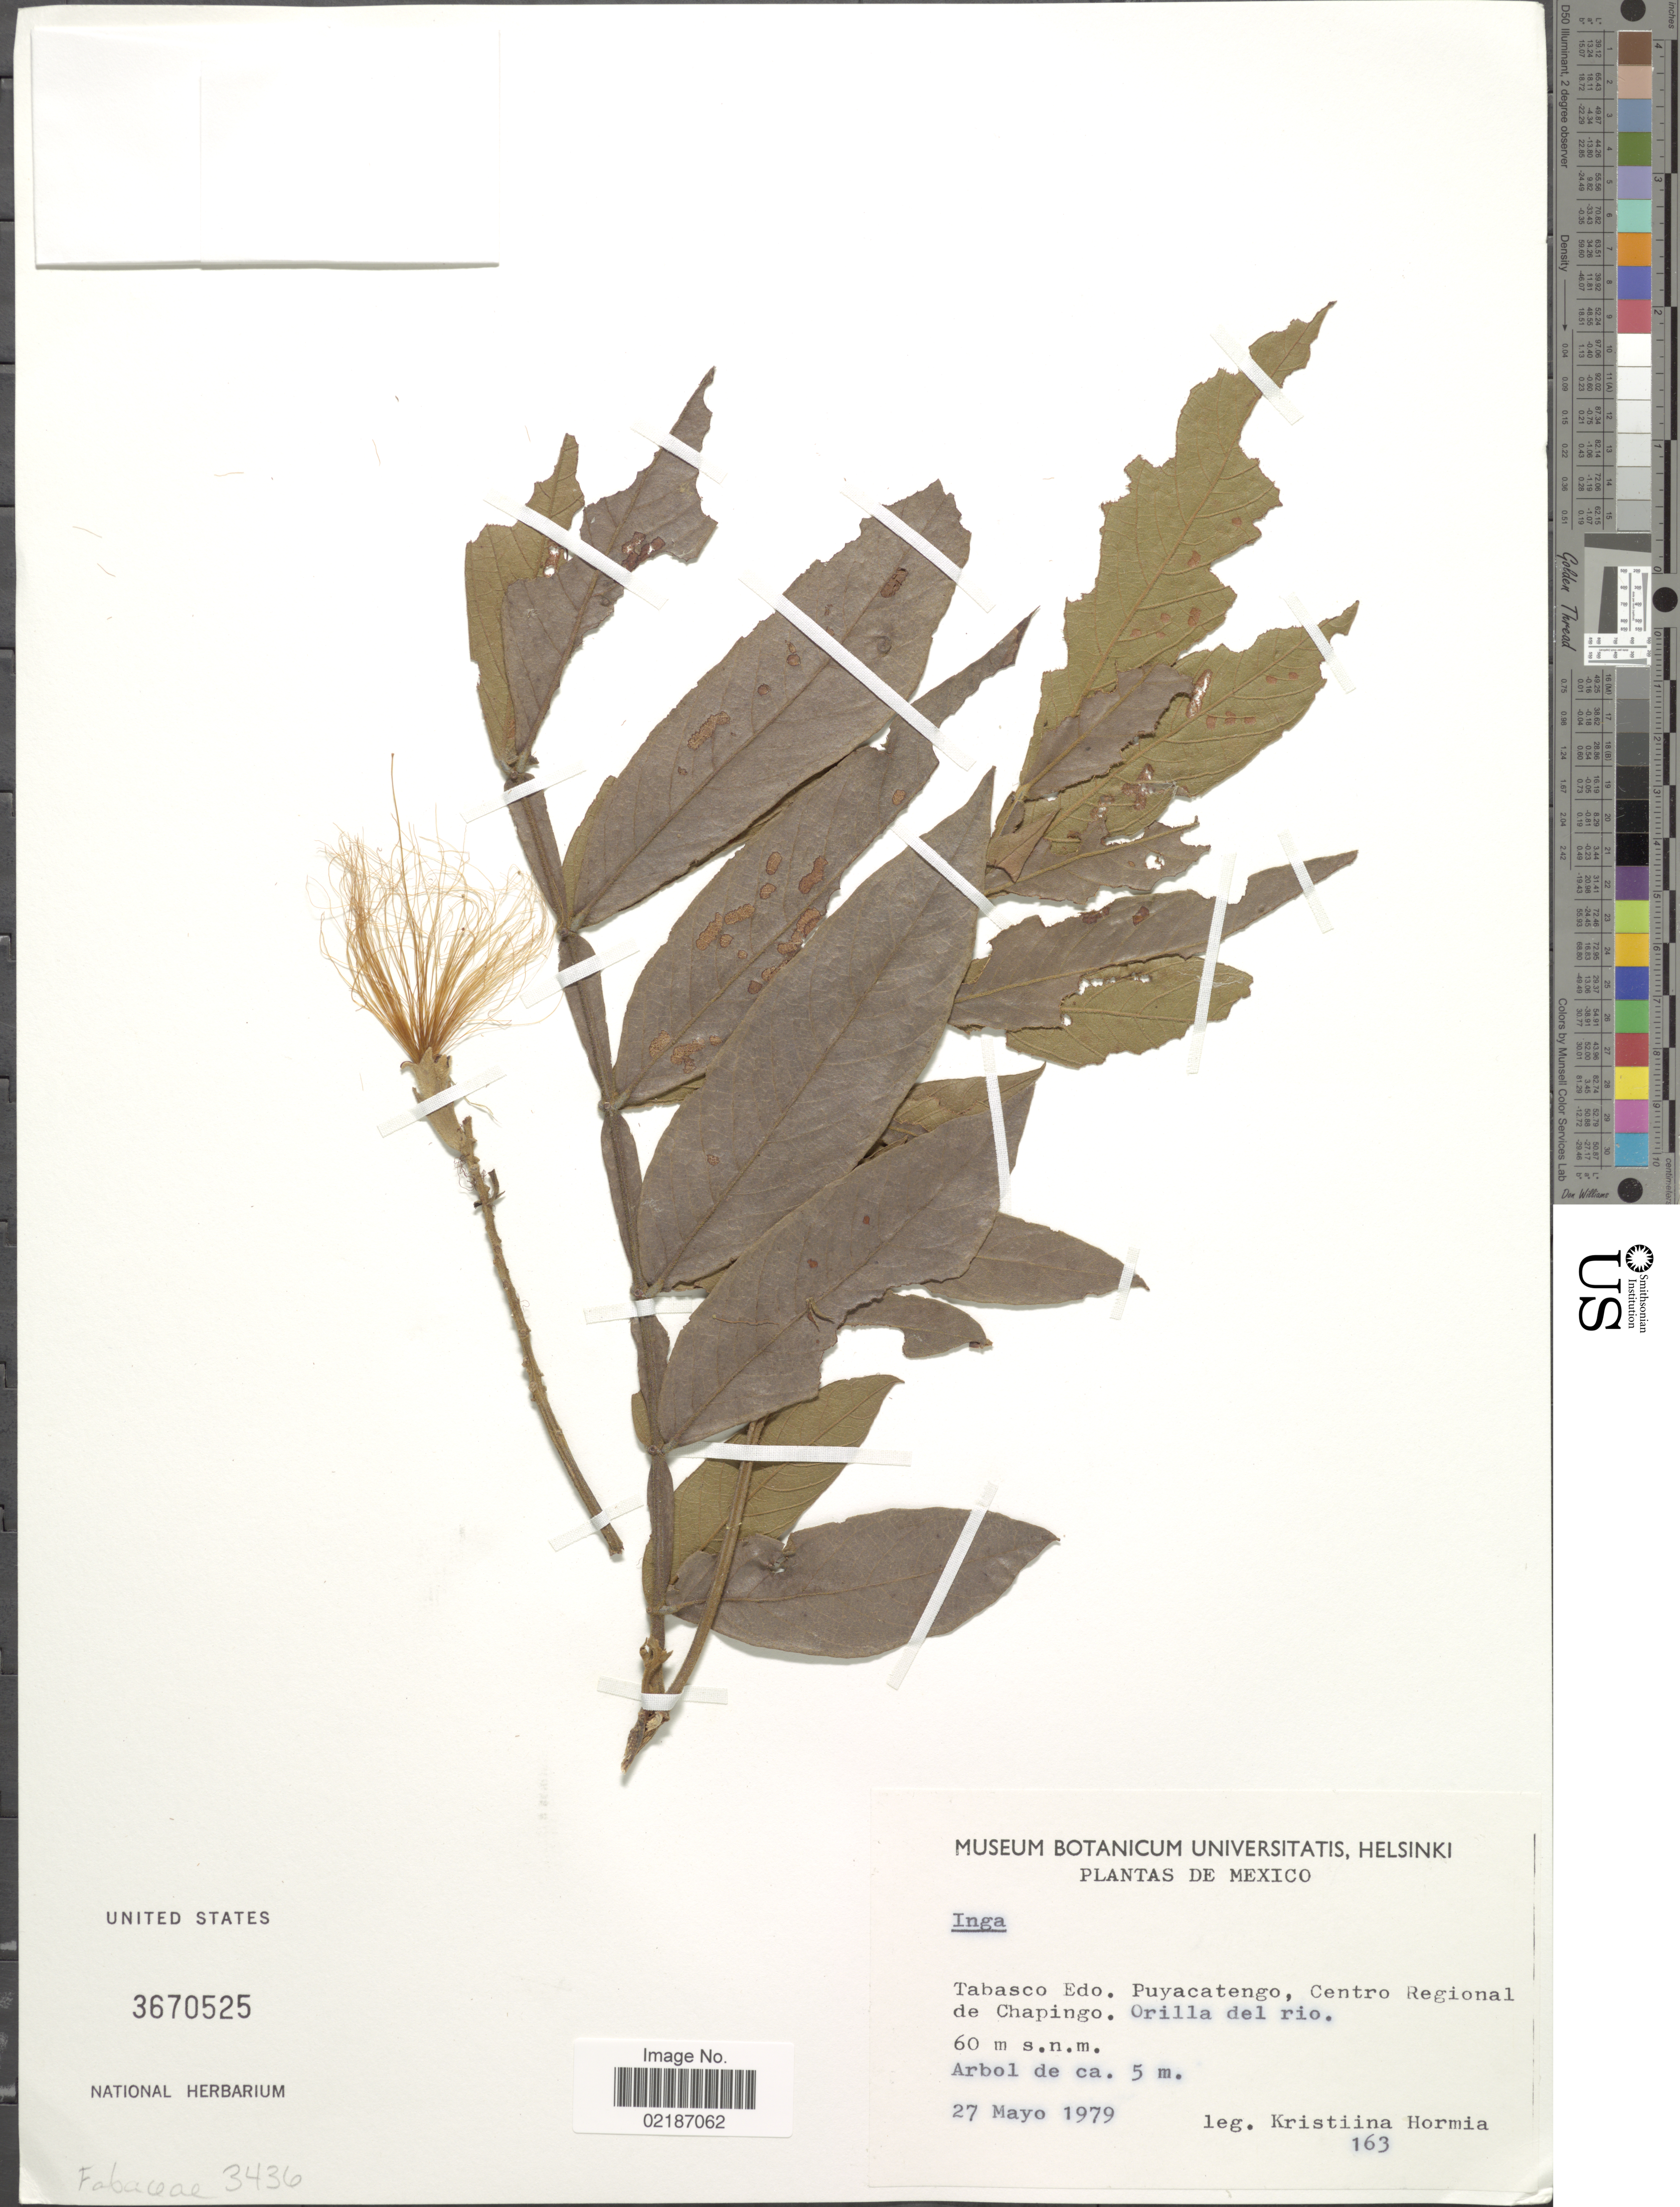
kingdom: Plantae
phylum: Tracheophyta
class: Magnoliopsida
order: Fabales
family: Fabaceae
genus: Inga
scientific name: Inga sp.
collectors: K. Hormia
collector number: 163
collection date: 1979-05-27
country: Mexico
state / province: Tabasco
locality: Puyacatengo, Centro Regional de Chapingo, Orilla del rio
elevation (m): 60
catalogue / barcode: US 3670525